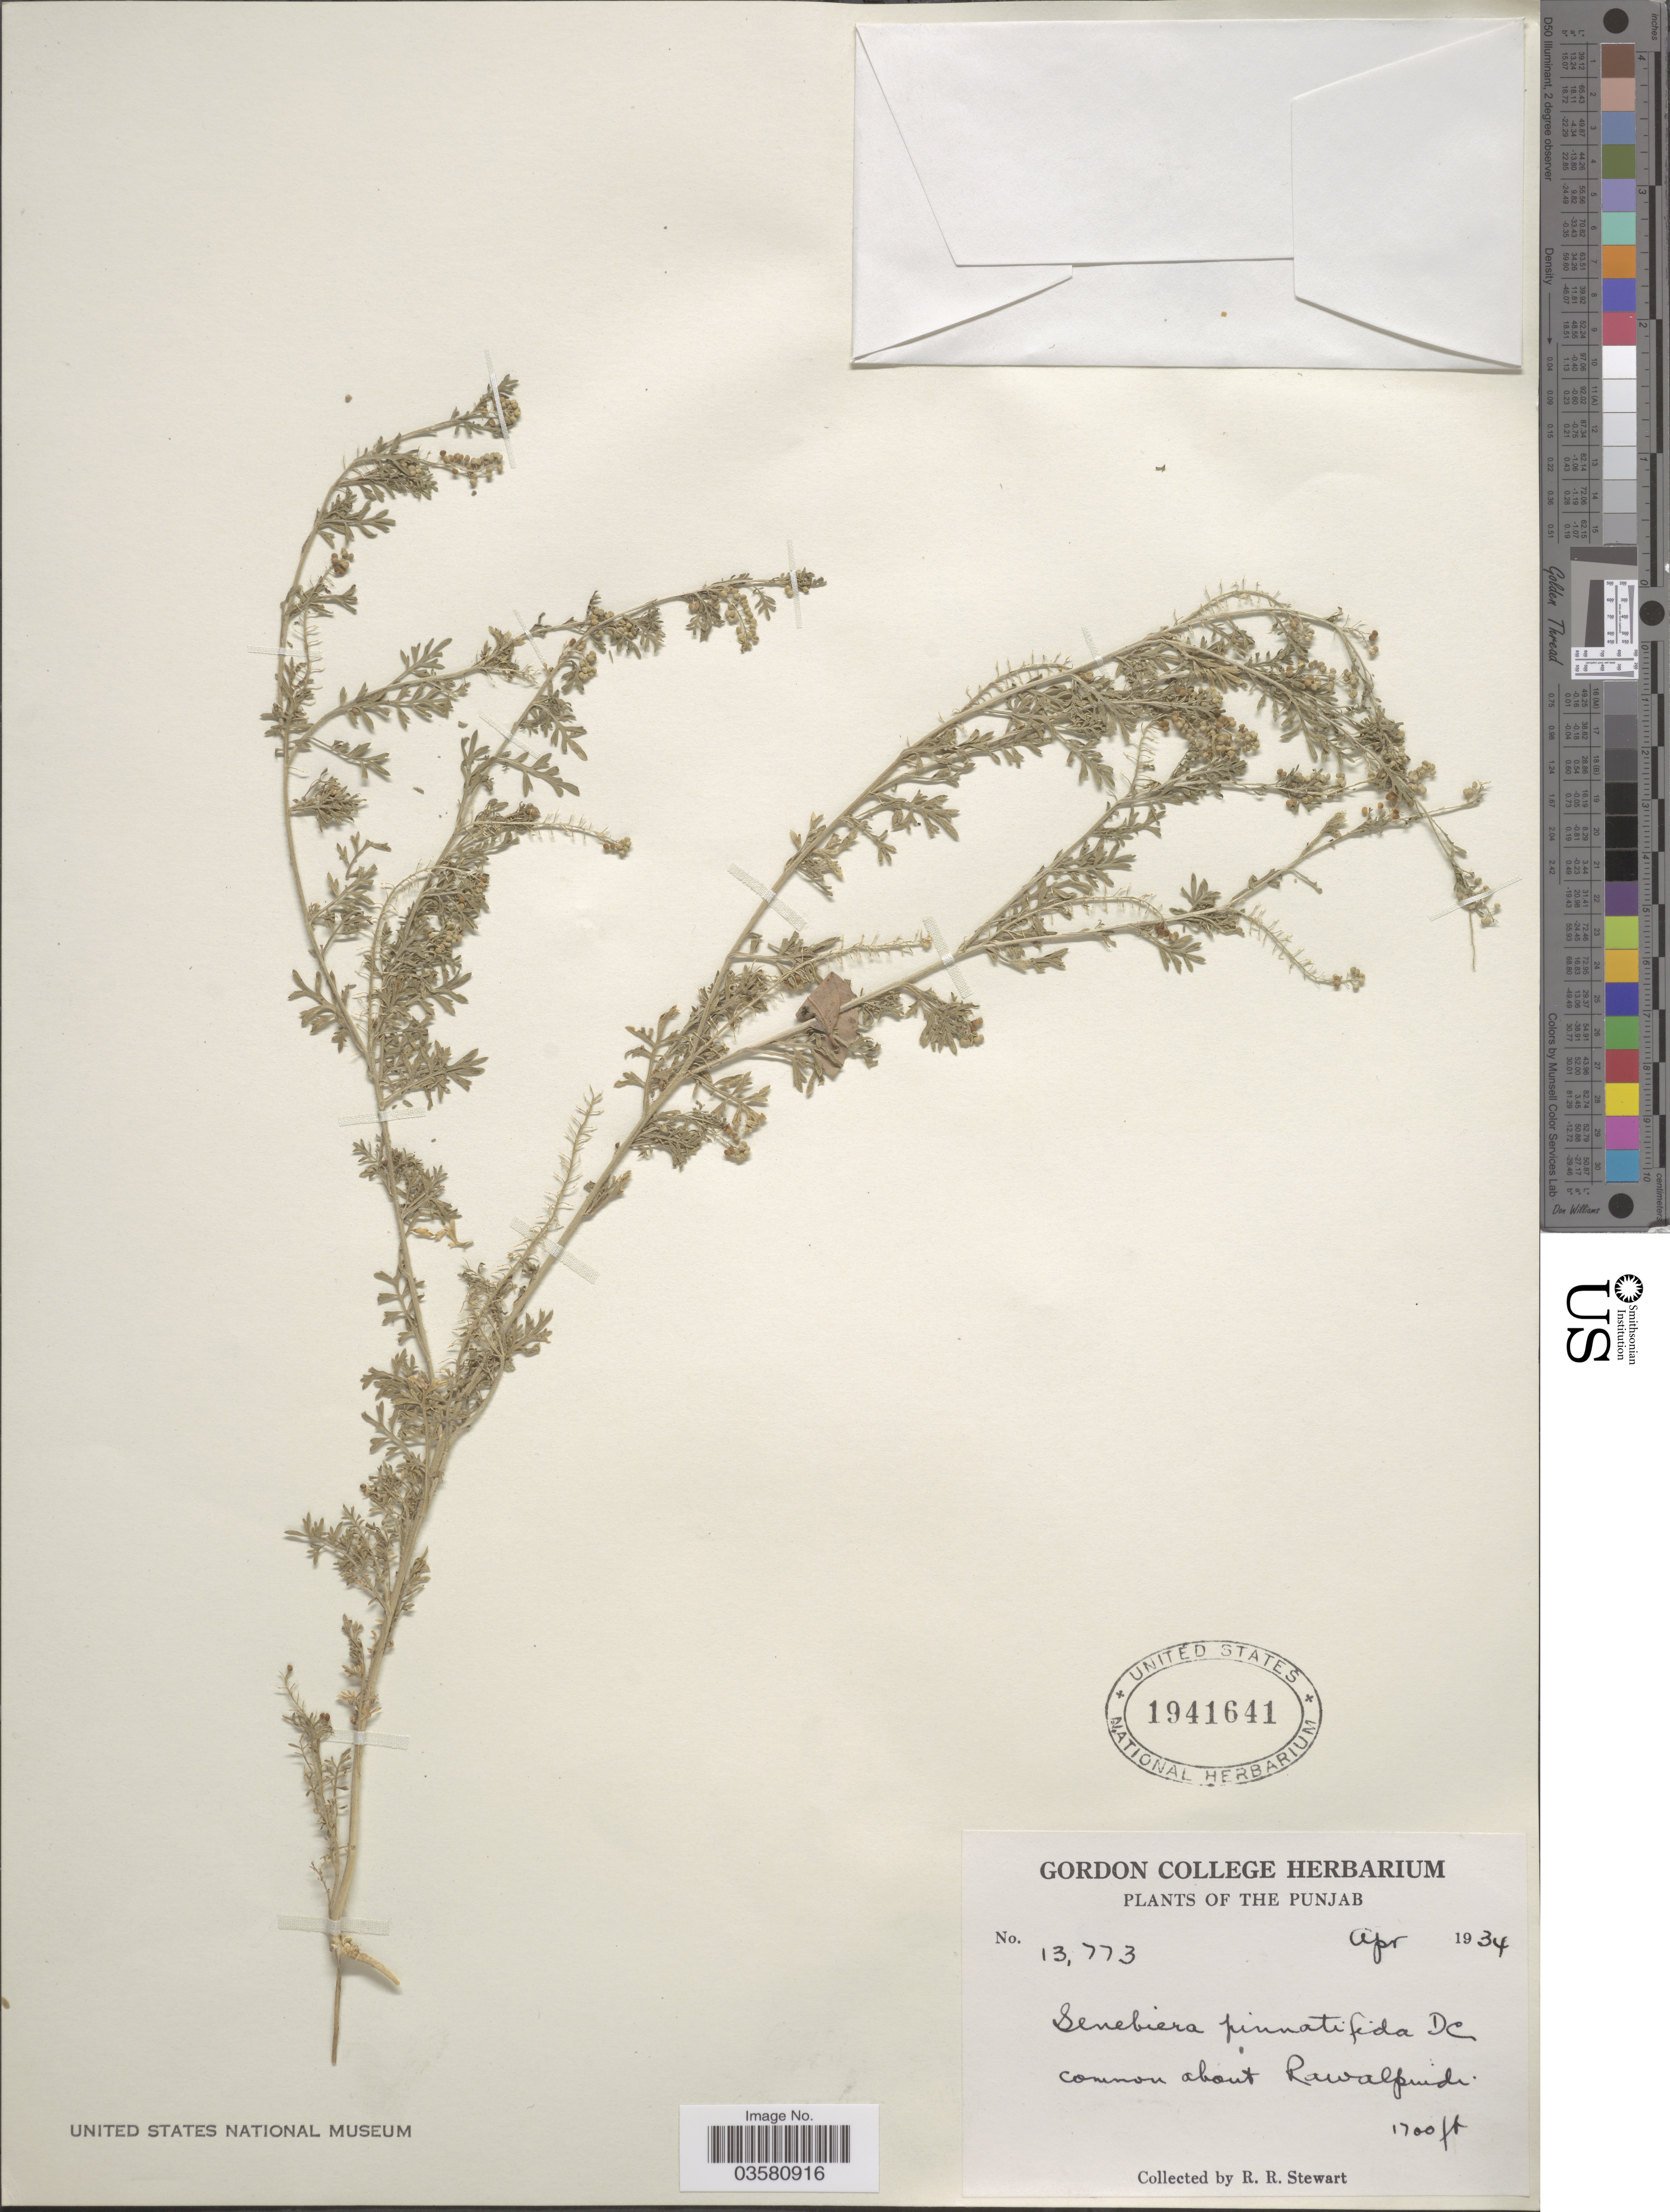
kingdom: Plantae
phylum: Tracheophyta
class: Magnoliopsida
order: Brassicales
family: Brassicaceae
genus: Lepidium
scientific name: Lepidium didymum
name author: L.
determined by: Strong, M. T., (US), Smithsonian Institution - National Museum of Natural History (UNITED STATES)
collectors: R. Stewart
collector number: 13773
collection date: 1934-04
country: Pakistan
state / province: Punjab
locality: About Rawalpindi.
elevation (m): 518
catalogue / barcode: US 1941641